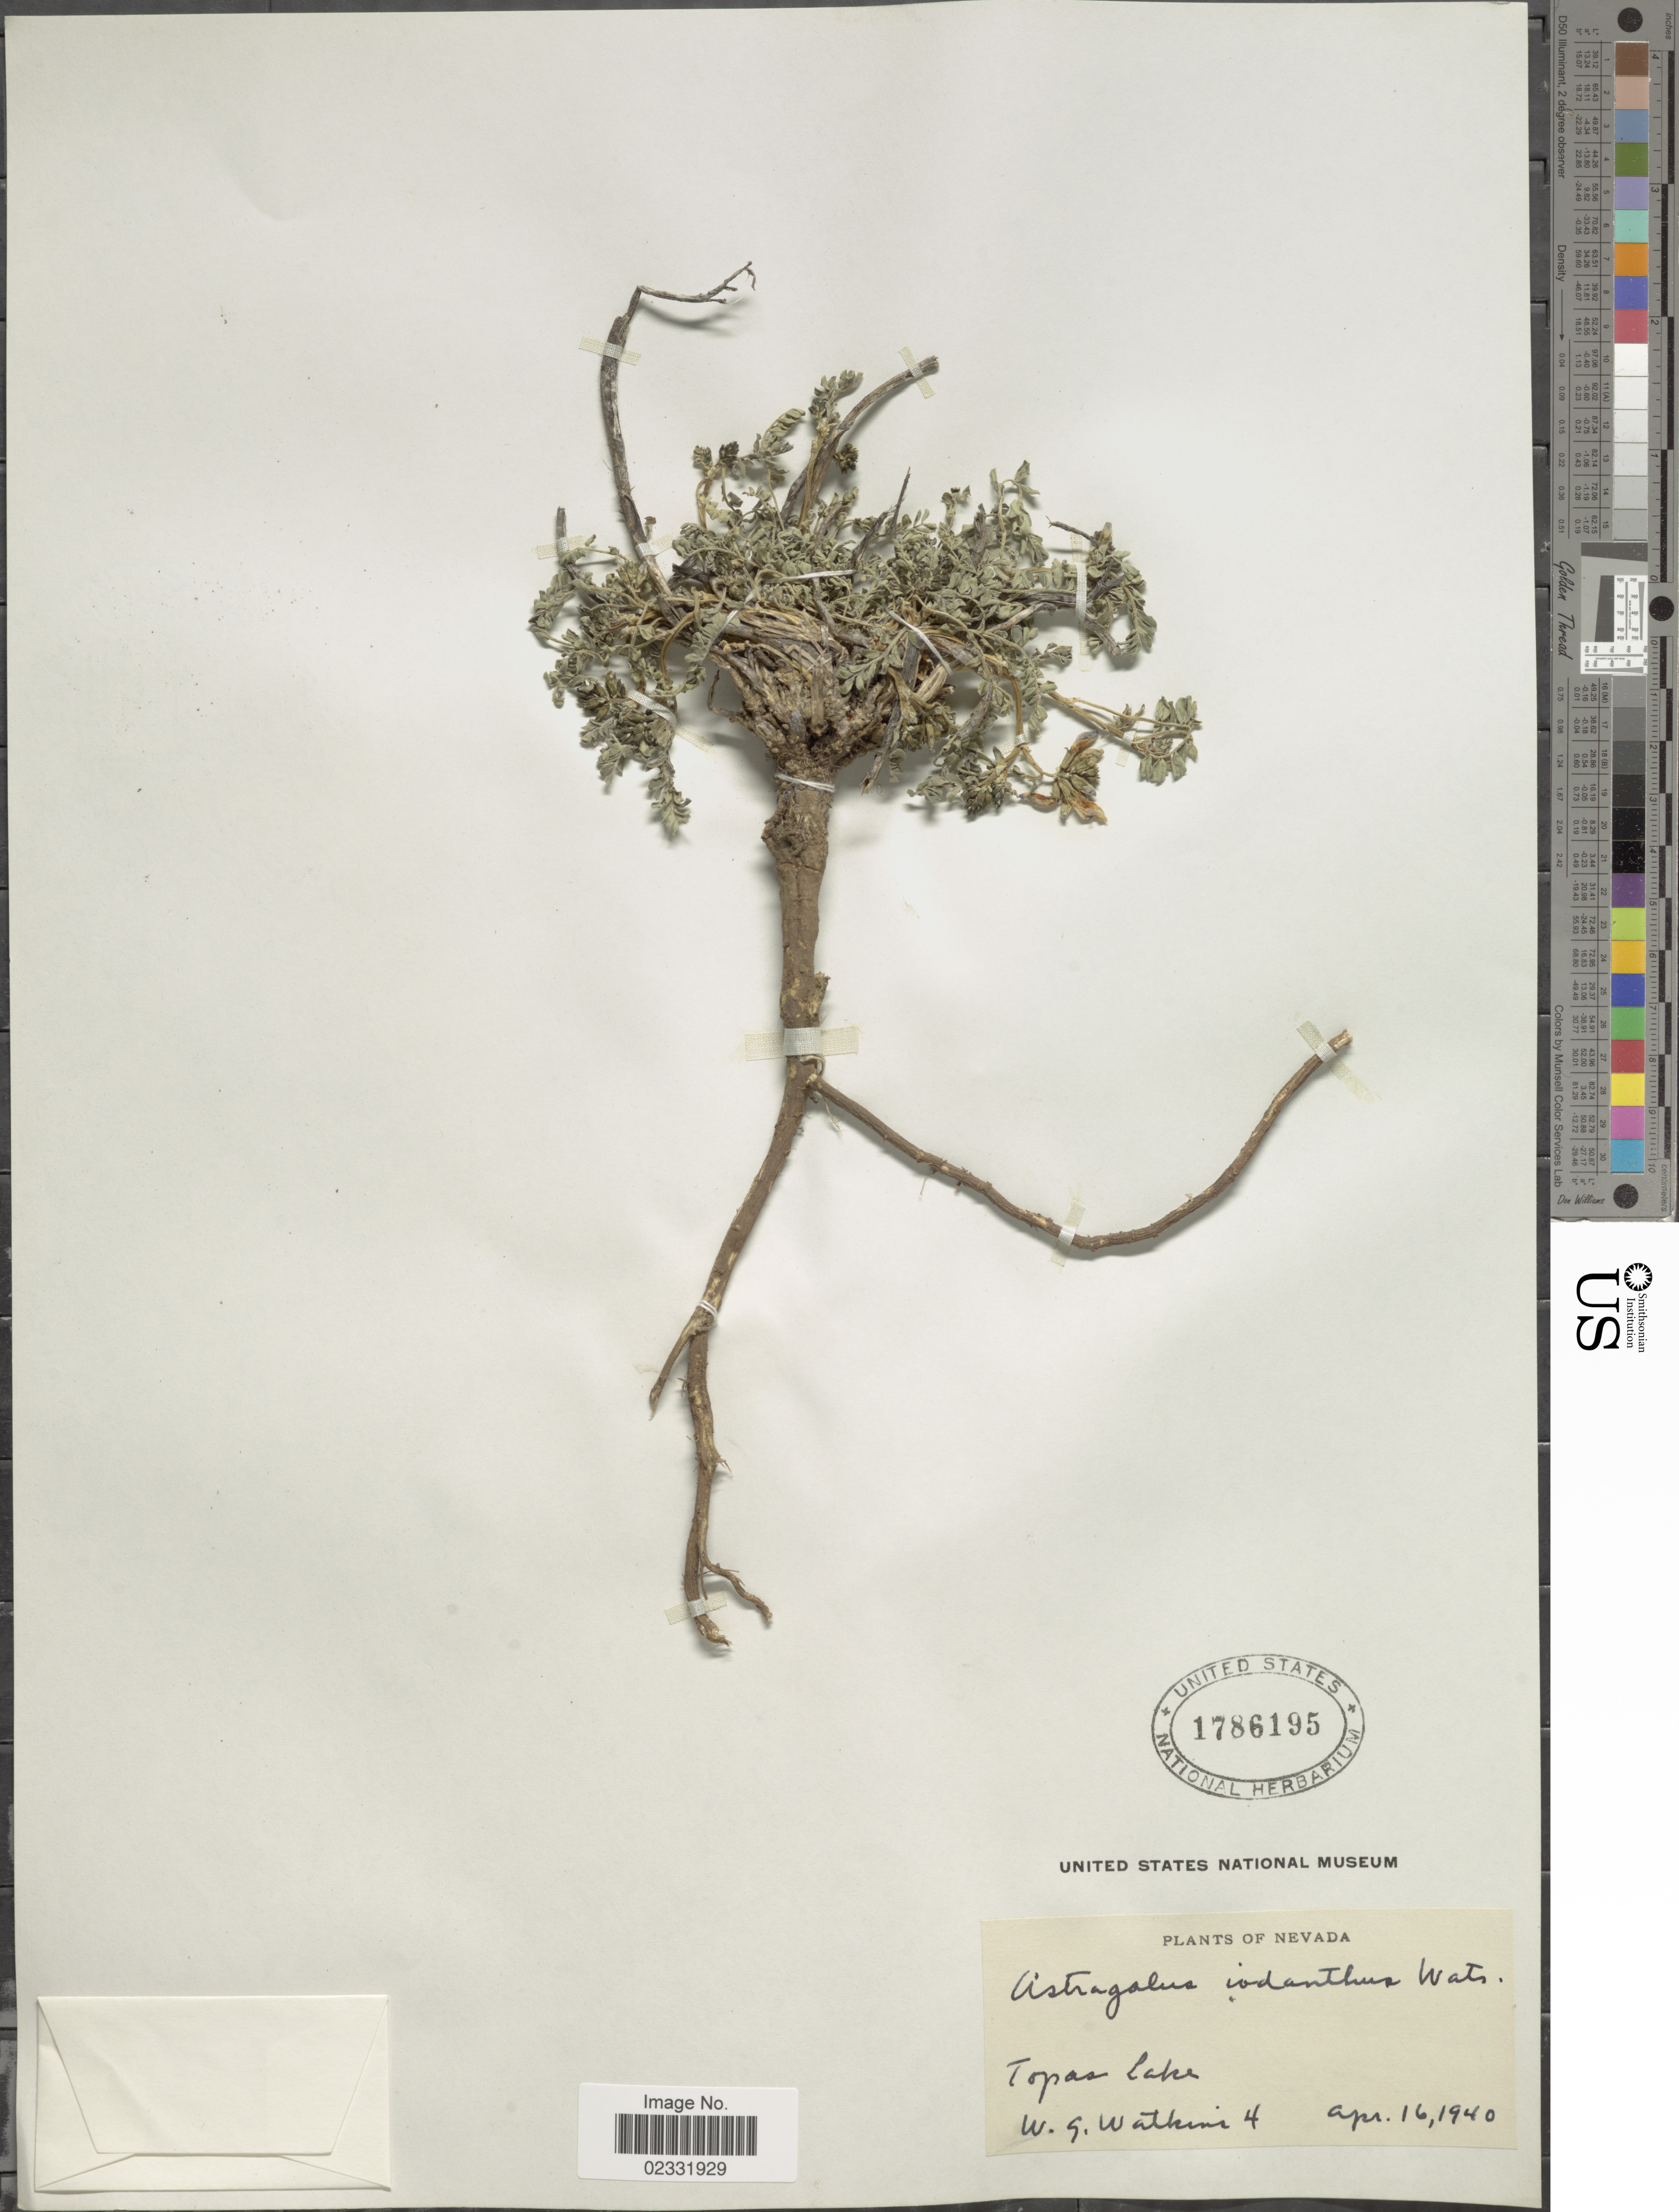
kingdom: Plantae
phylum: Tracheophyta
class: Magnoliopsida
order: Fabales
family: Fabaceae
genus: Astragalus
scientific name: Astragalus iodanthus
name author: S. Watson in C. King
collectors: W. Watkins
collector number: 4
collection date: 1940-04-16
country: United States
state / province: Nevada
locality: Topas Lake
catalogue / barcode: US 1786195